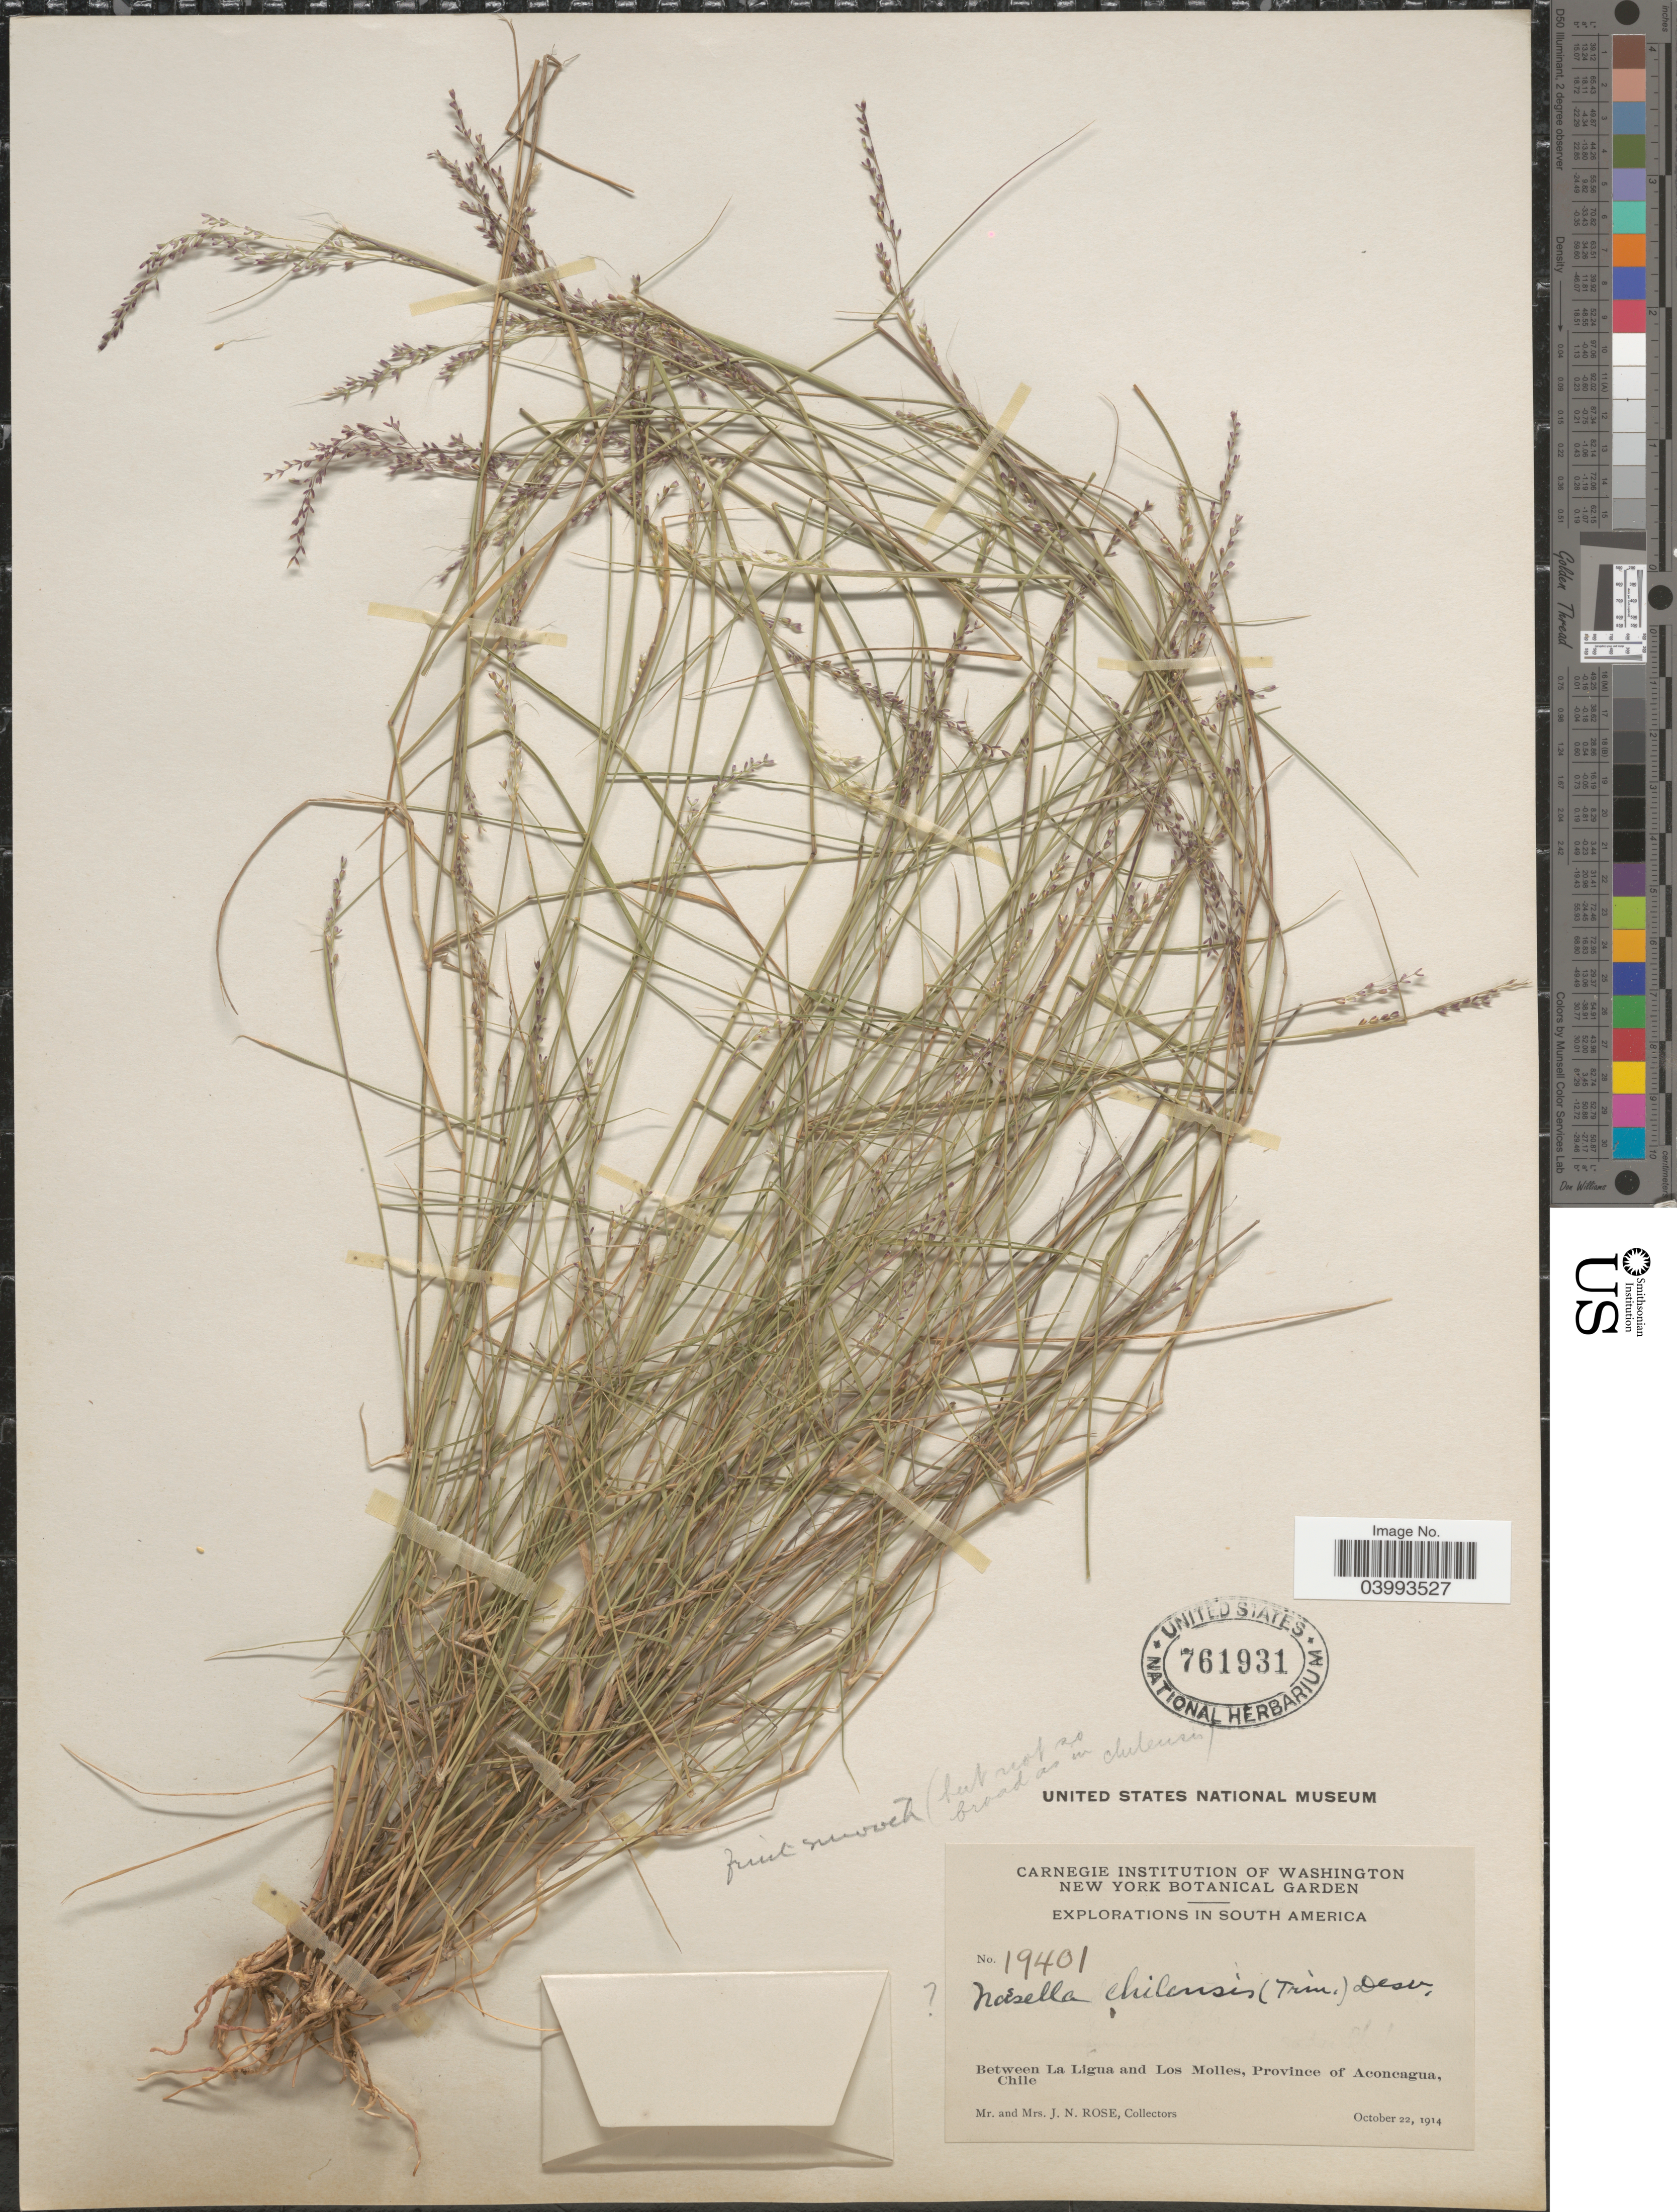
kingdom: Plantae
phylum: Tracheophyta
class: Liliopsida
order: Poales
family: Poaceae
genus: Nassella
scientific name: Nassella chilensis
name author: (Trin.) É. Desv.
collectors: J. N. Rose & L. B. Rose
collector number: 19401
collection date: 1914-10-22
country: Chile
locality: Between La Ligua and Los Molles, Province of Aconcagua.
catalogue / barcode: US 761931